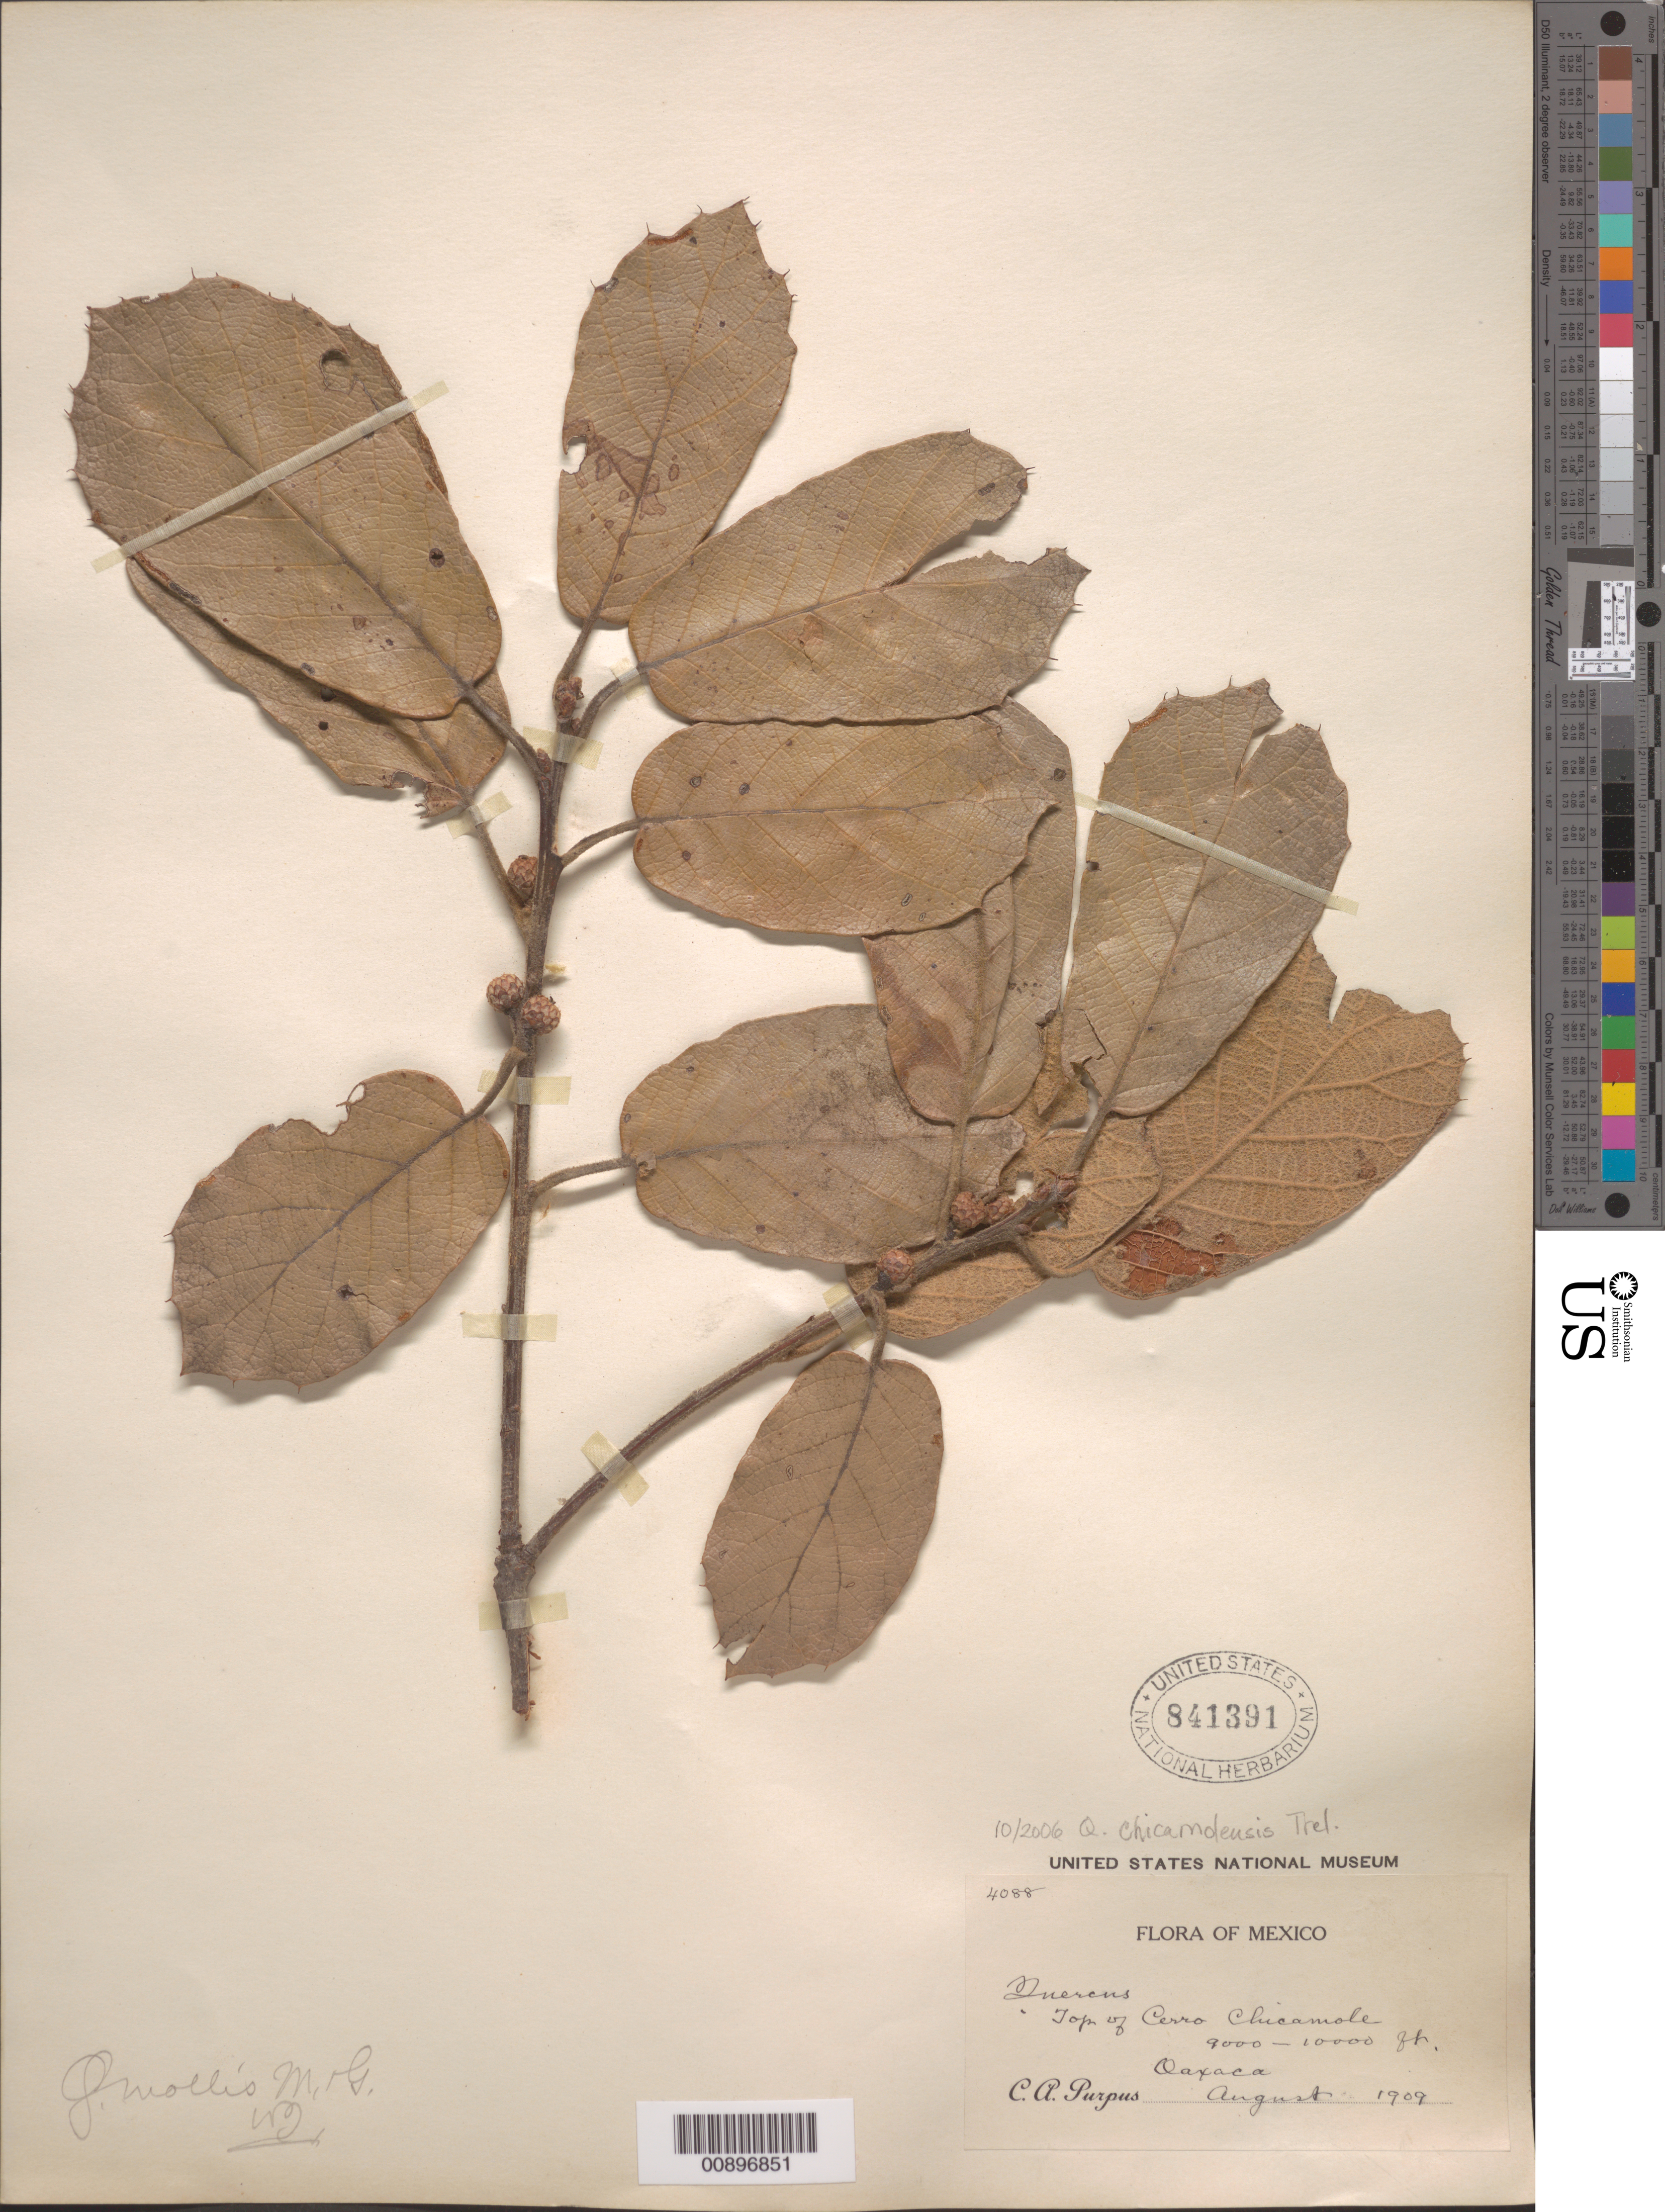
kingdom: Plantae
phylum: Tracheophyta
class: Magnoliopsida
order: Fagales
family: Fagaceae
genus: Quercus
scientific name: Quercus chicamolensis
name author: Trel.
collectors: C. A. Purpus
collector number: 4088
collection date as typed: Aug 1909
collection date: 1909-08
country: Mexico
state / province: Oaxaca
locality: Top of Cerro Chicamole. Oaxaca.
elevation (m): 2743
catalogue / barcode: US 841391